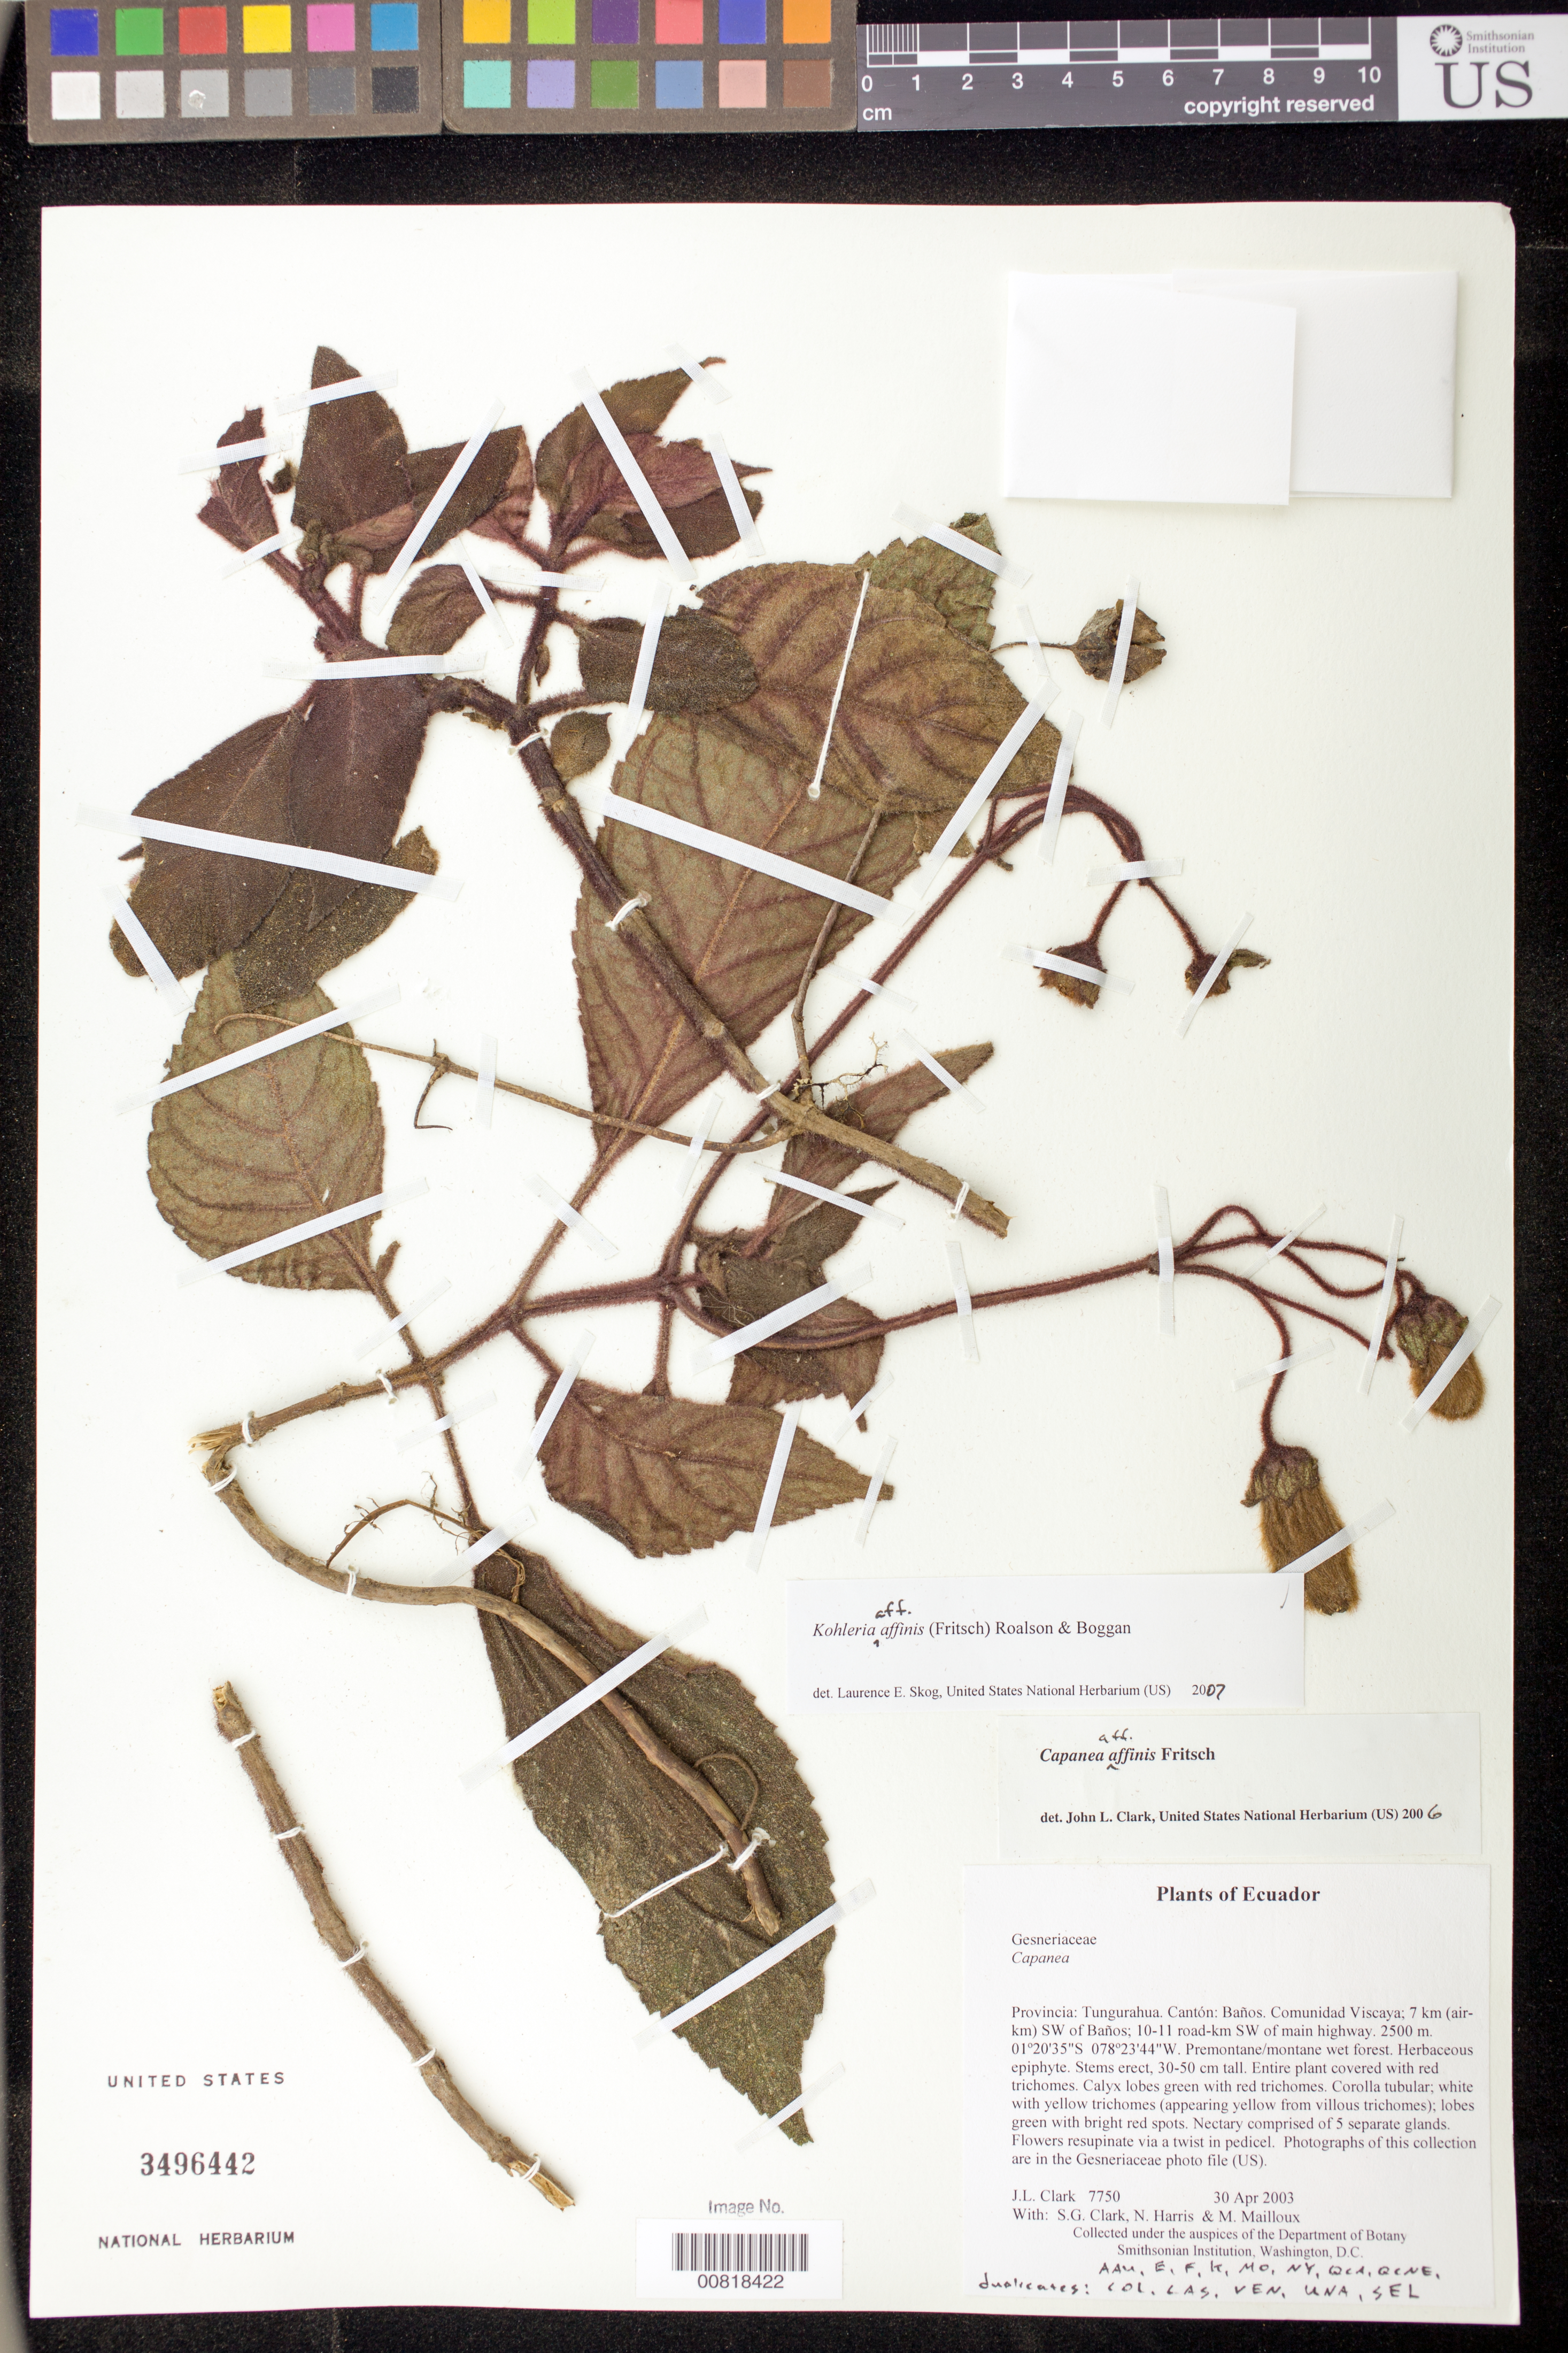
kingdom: Plantae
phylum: Tracheophyta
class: Magnoliopsida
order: Lamiales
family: Gesneriaceae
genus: Kohleria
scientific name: Kohleria affinis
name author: (Fritsch) Roalson & Boggan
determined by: Skog, Laurence E.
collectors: J. L. Clark, S. G. Clark, N. Harris & M. Mailloux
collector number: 7750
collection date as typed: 30 Apr 2003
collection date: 2003-04-30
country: Ecuador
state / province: Tungurahua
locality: Baños. Comunidad Viscaya; 7 km (air-km) SW of Baños; 10-11 road-km SW of main highway.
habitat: Premontane/montane wet forest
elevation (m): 2500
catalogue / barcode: US 3496442